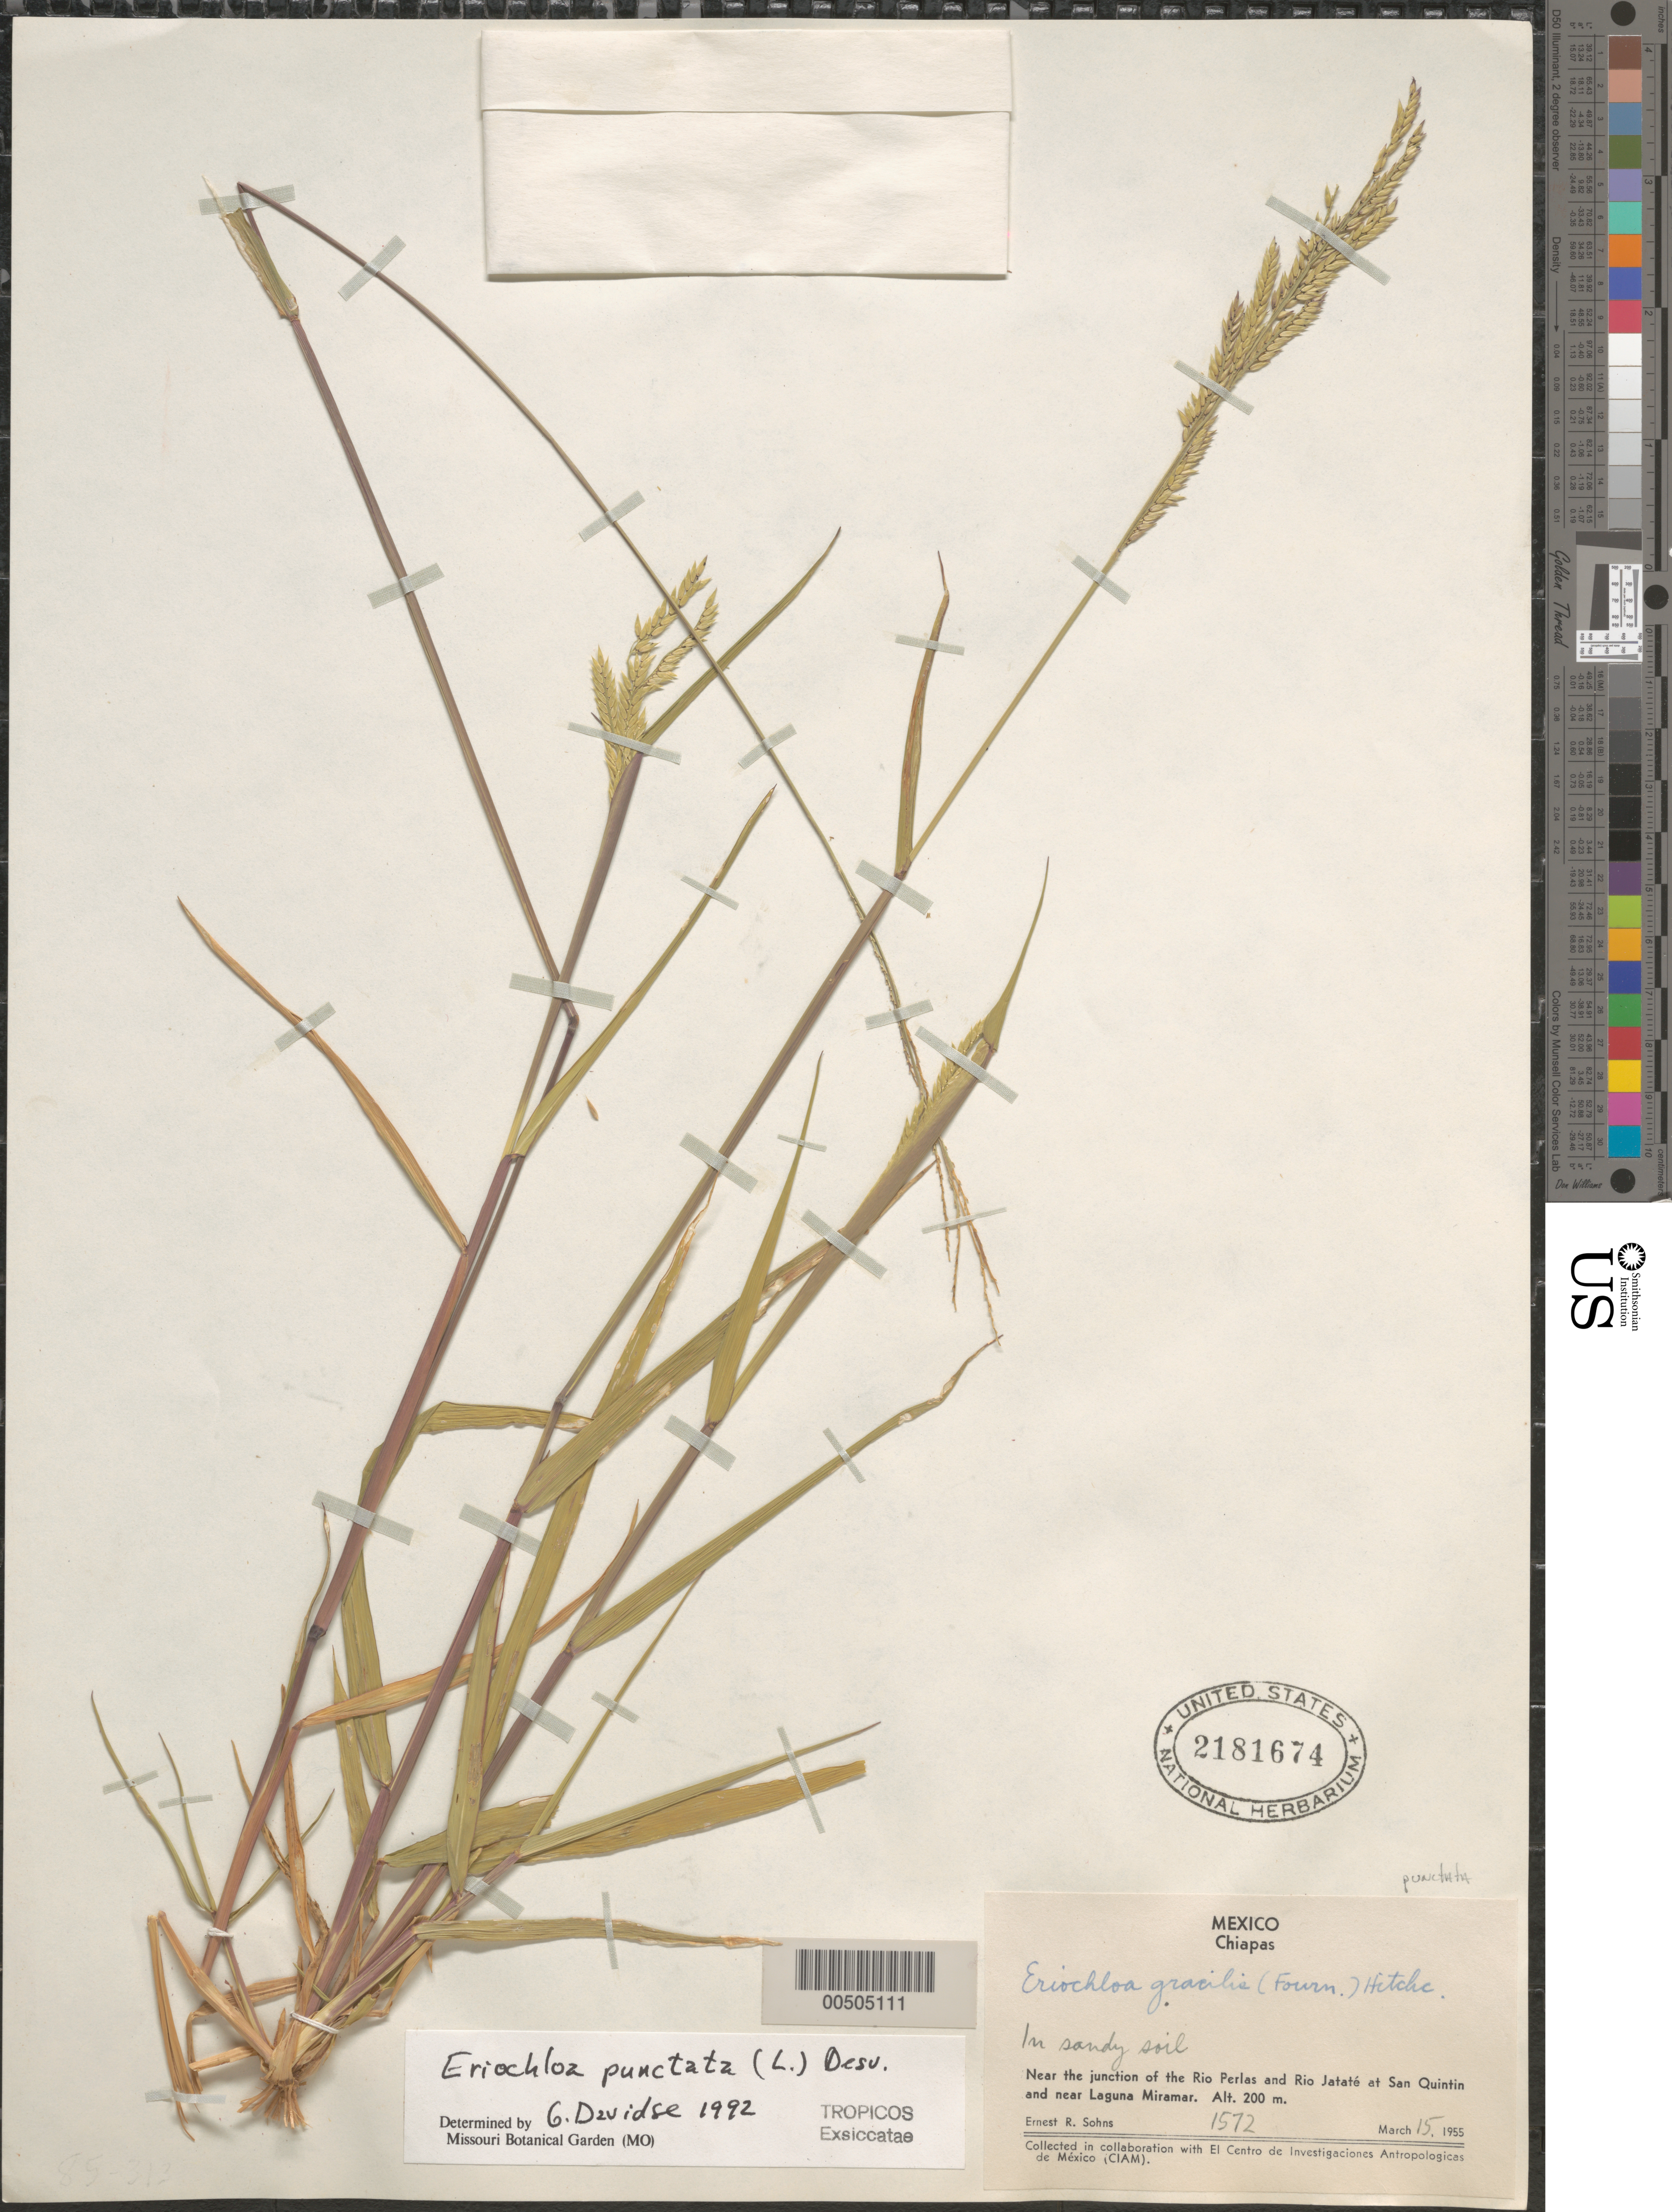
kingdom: Plantae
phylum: Tracheophyta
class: Liliopsida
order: Poales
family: Poaceae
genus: Eriochloa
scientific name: Eriochloa punctata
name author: (L.) Desv. ex Ham.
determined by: Davidse, Gerrit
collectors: E. R. Sohns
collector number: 1572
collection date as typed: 15 Mar 1955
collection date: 1955-03-15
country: Mexico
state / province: Chiapas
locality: Near the jct of the Rio Perlas & Rio Jataté‚ at San Quintin & near Laguna Miramar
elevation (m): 200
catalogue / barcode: US 2181674